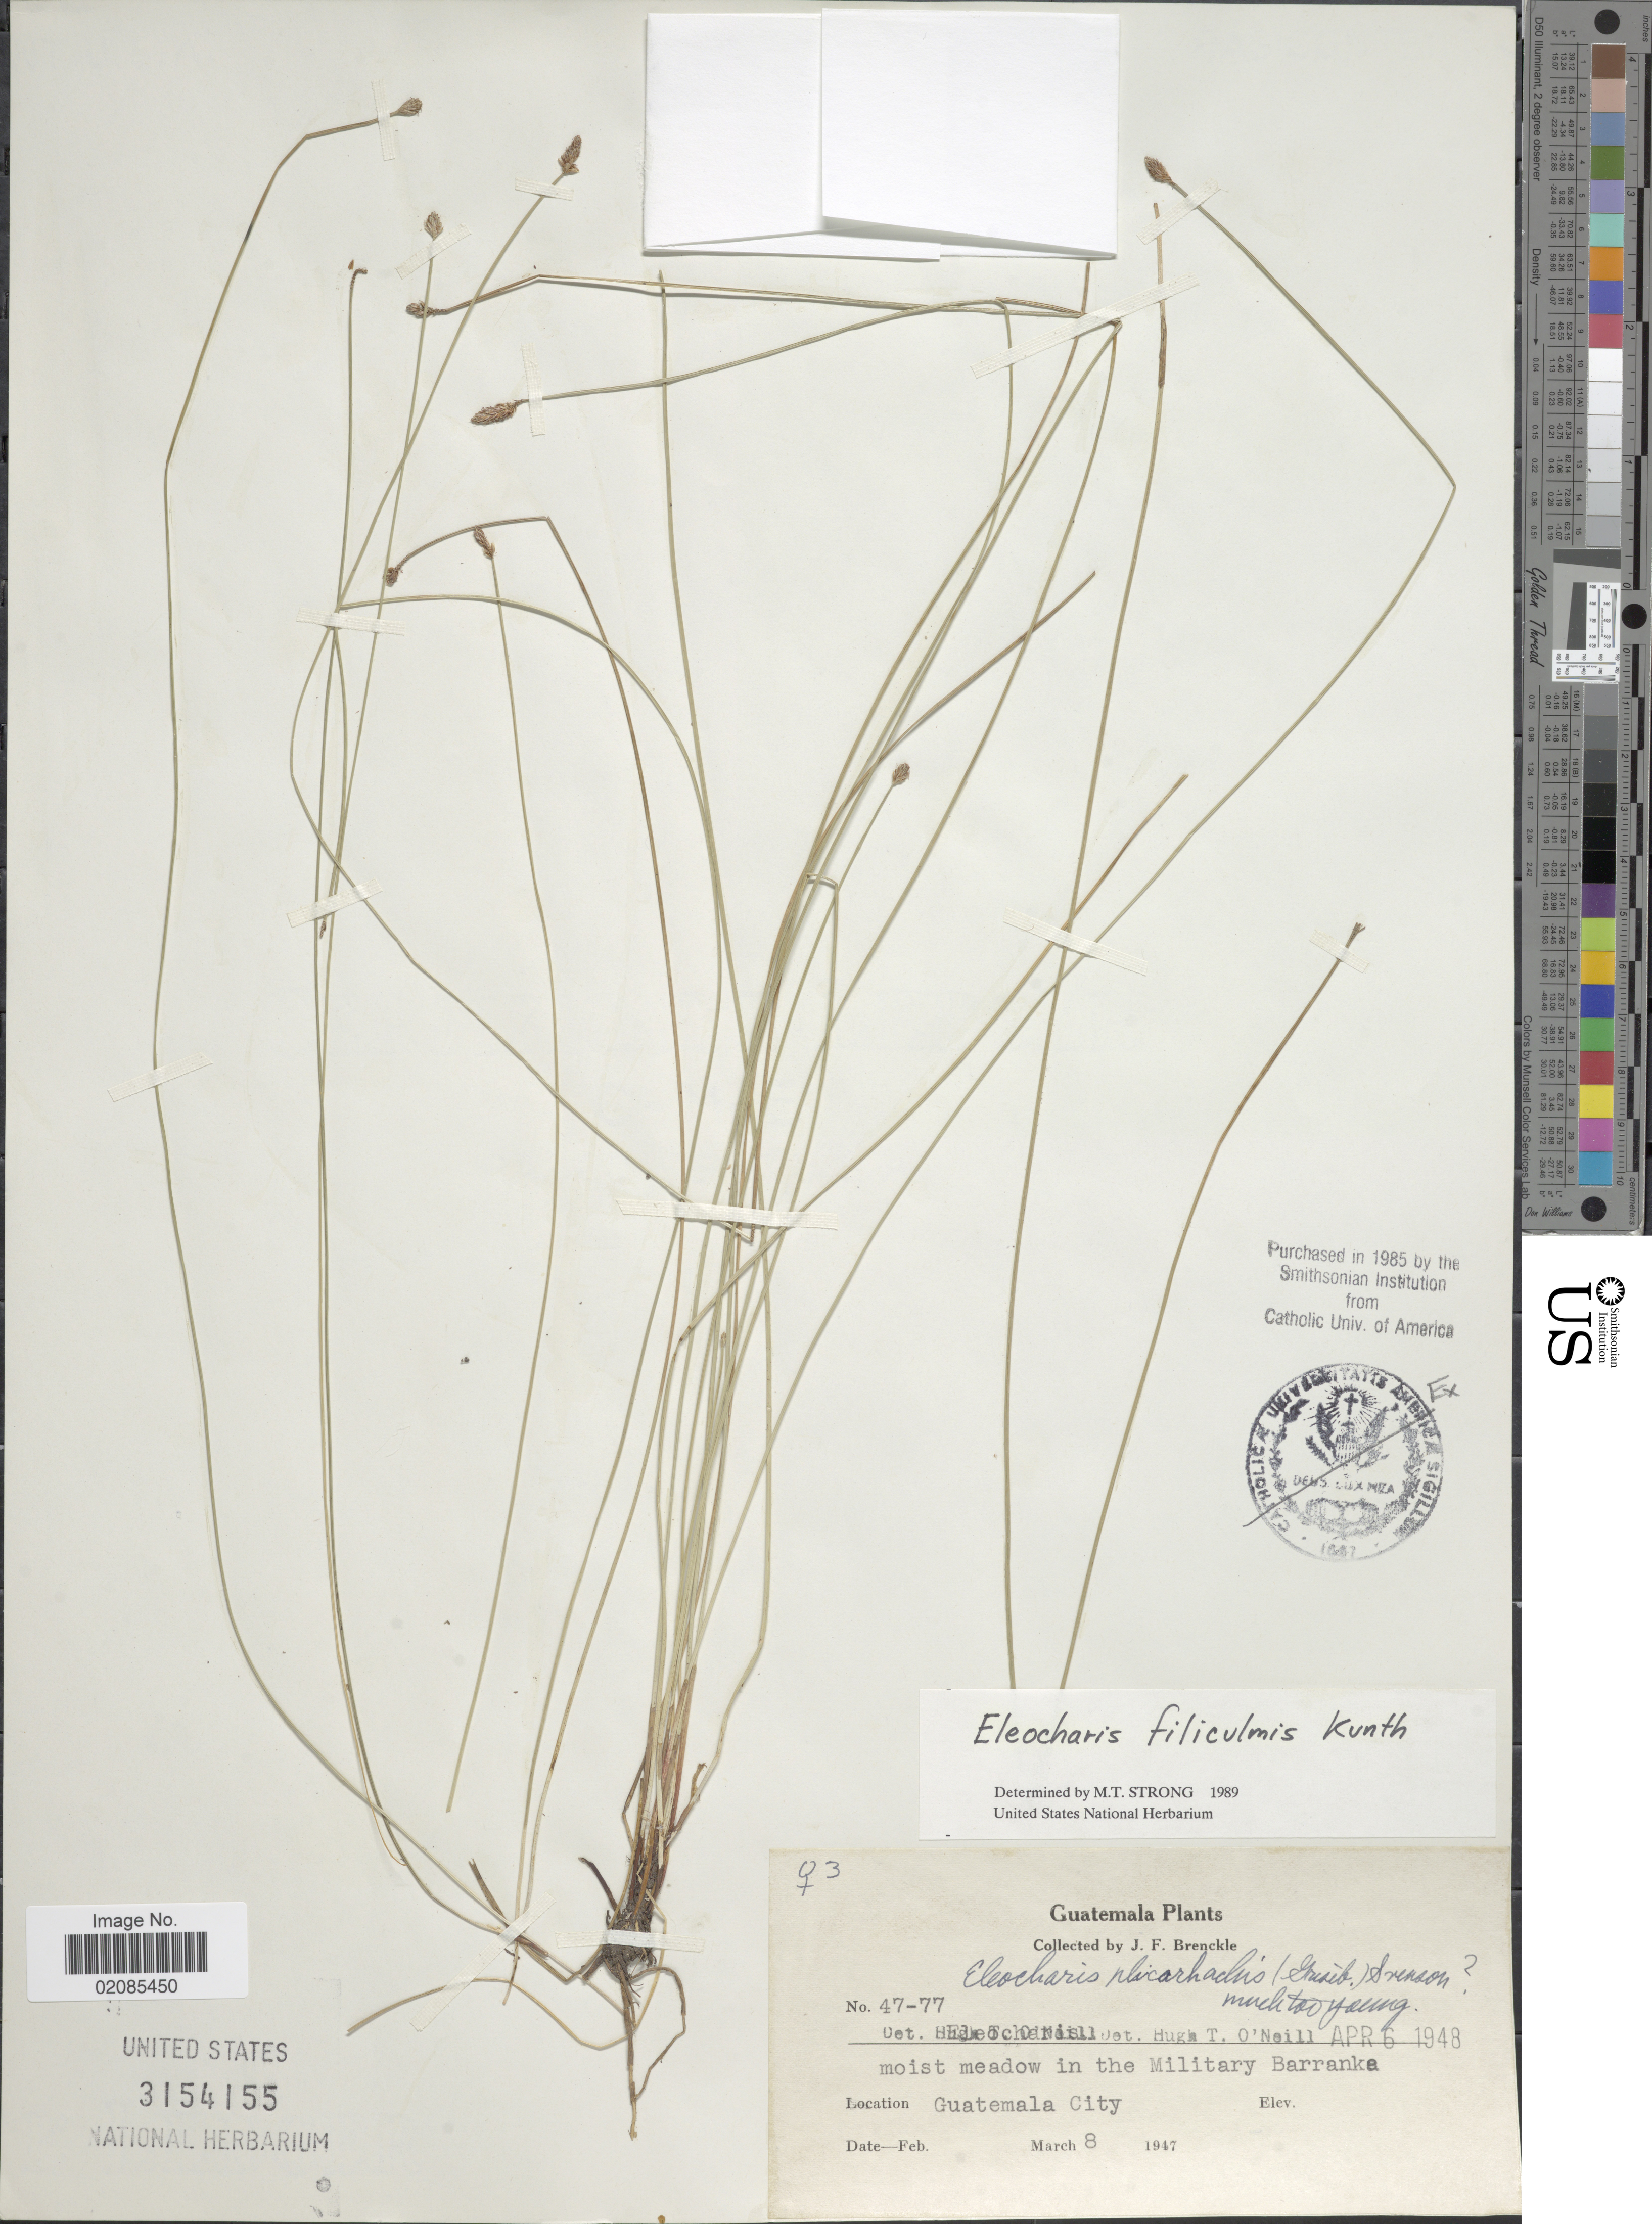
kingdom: Plantae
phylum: Tracheophyta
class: Liliopsida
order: Poales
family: Cyperaceae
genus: Eleocharis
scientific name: Eleocharis filiculmis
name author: Kunth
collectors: J. Brenckle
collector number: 47-77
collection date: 1947-03-08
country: Guatemala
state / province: Guatemala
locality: Moist meadow in the Military Barranka, Guatemala City.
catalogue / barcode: US 3154155